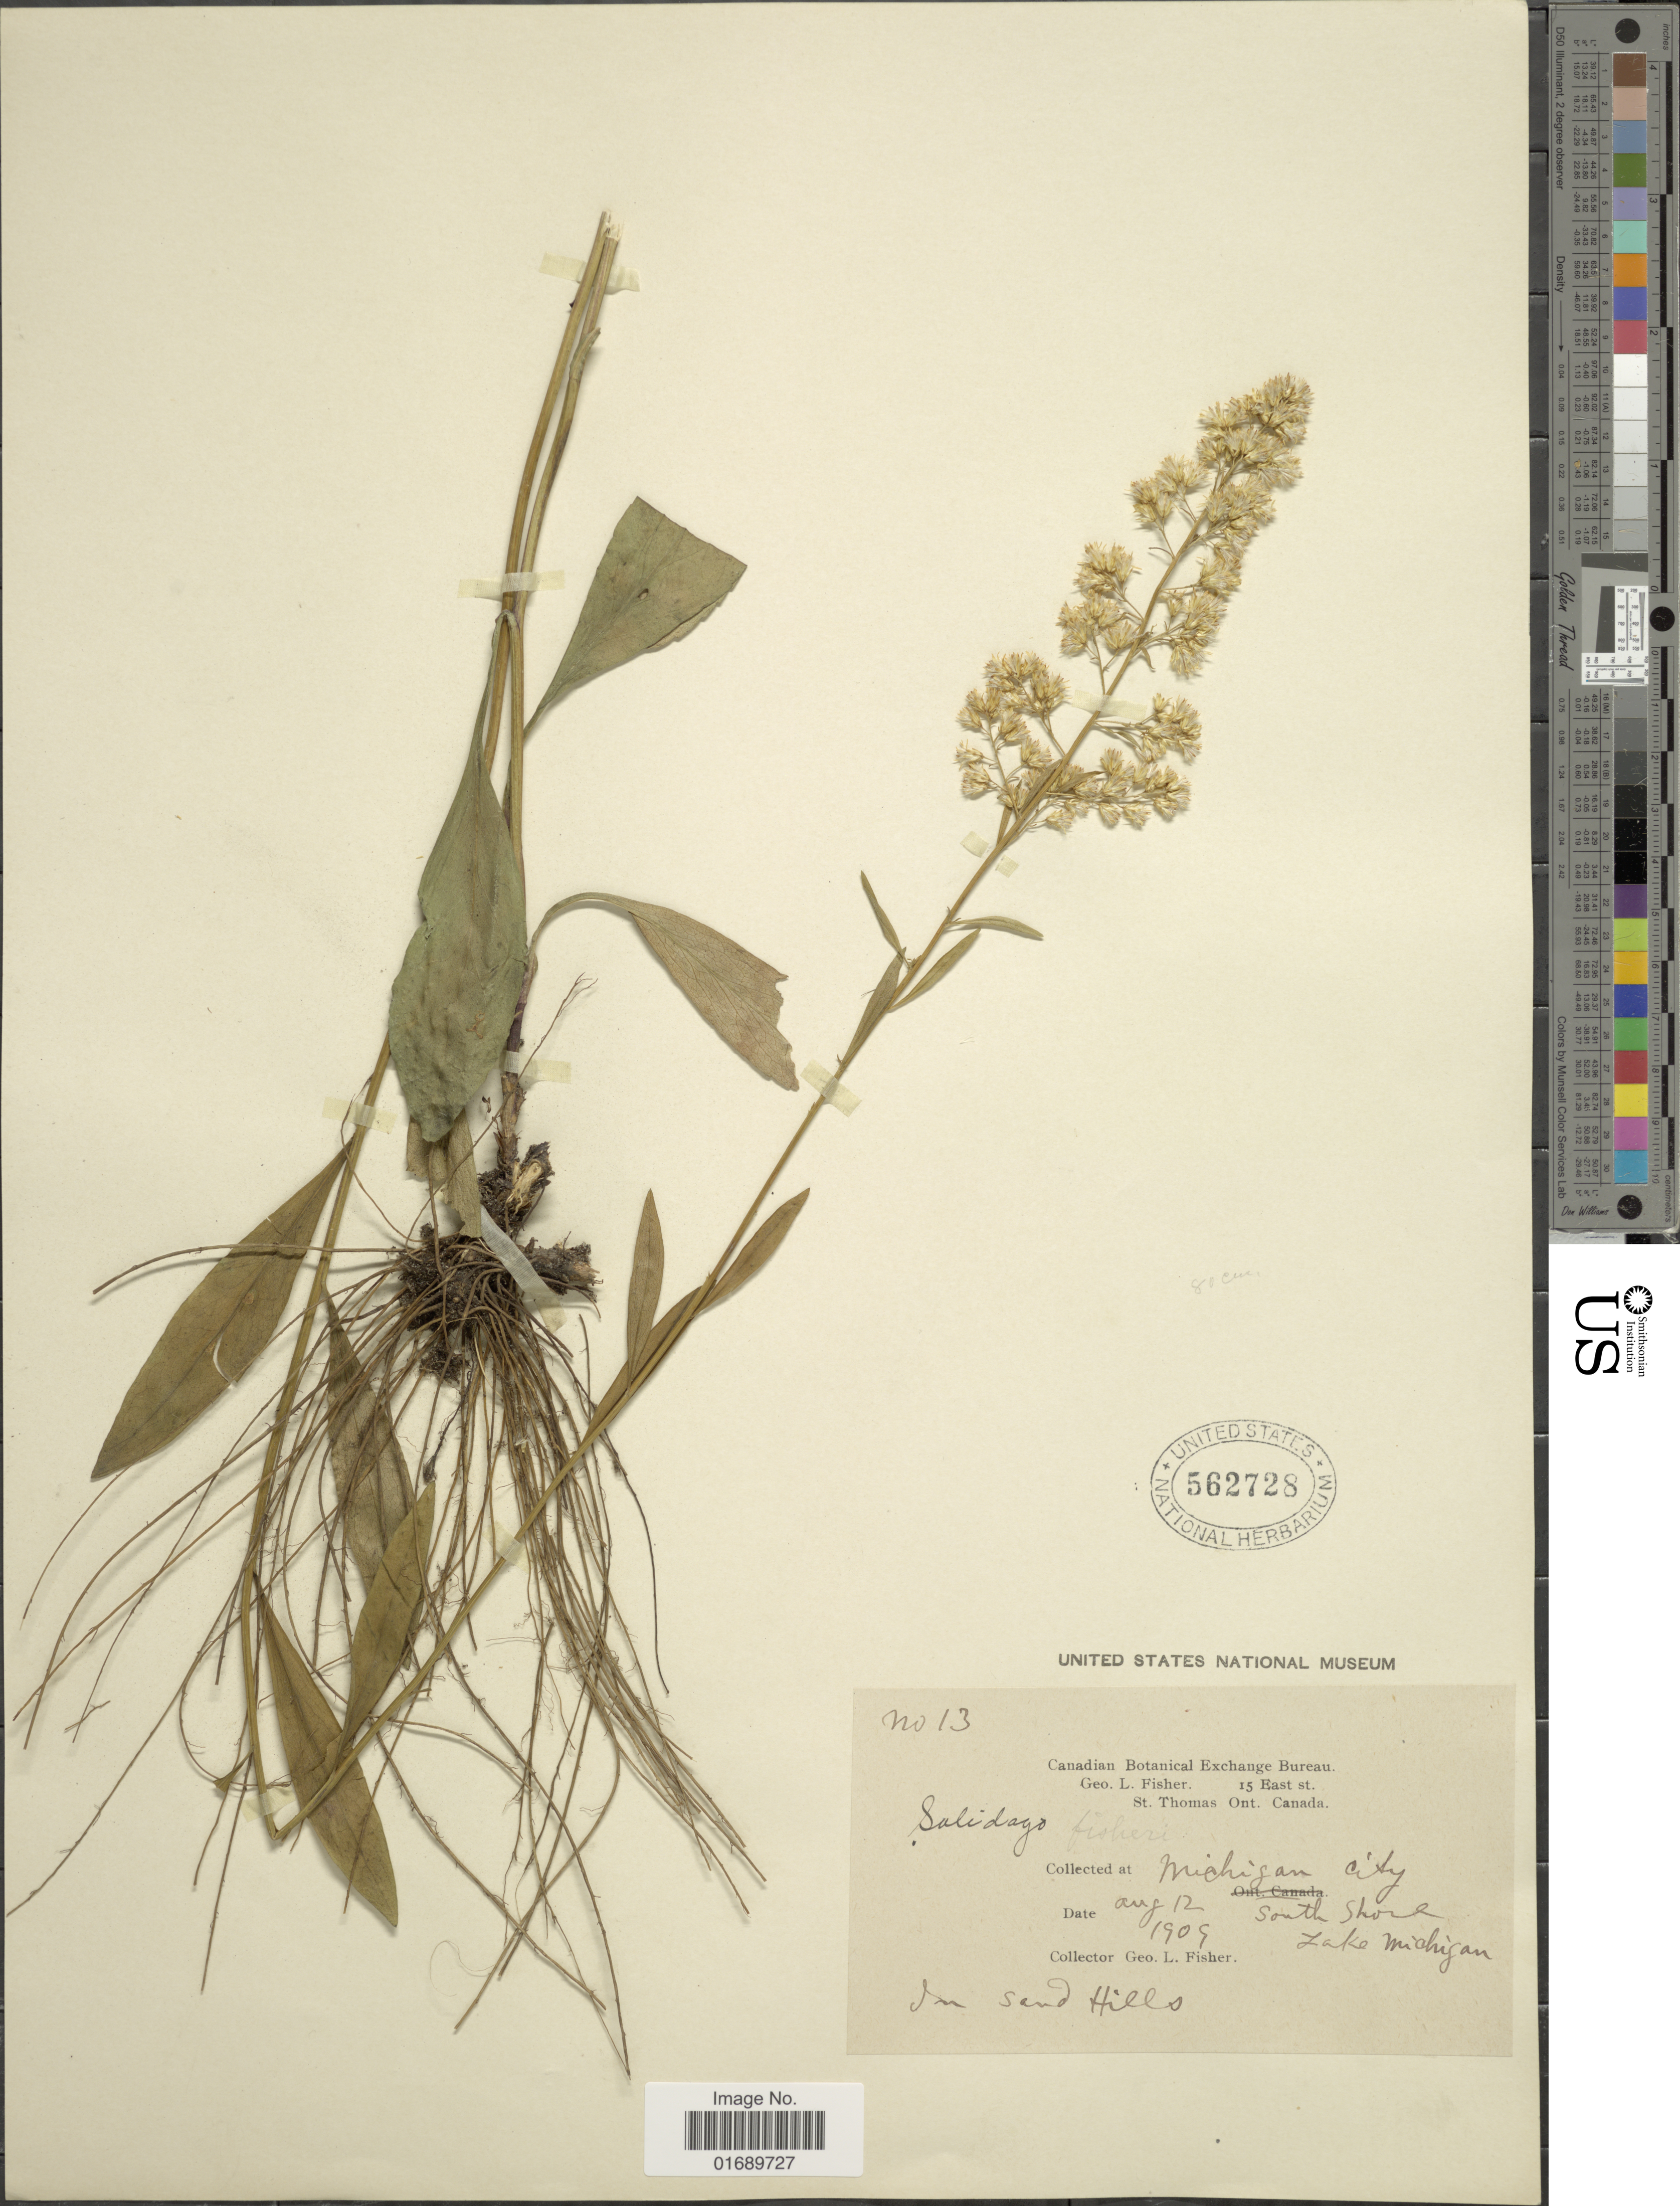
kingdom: Plantae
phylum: Tracheophyta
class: Magnoliopsida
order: Asterales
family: Asteraceae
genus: Solidago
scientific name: Solidago racemosa var. gillmanii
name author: (A. Gray) Fernald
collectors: G. L. Fisher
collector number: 13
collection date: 1909-08-12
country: United States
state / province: Michigan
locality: Michigan City, South shore Lake Michigan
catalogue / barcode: US 562728